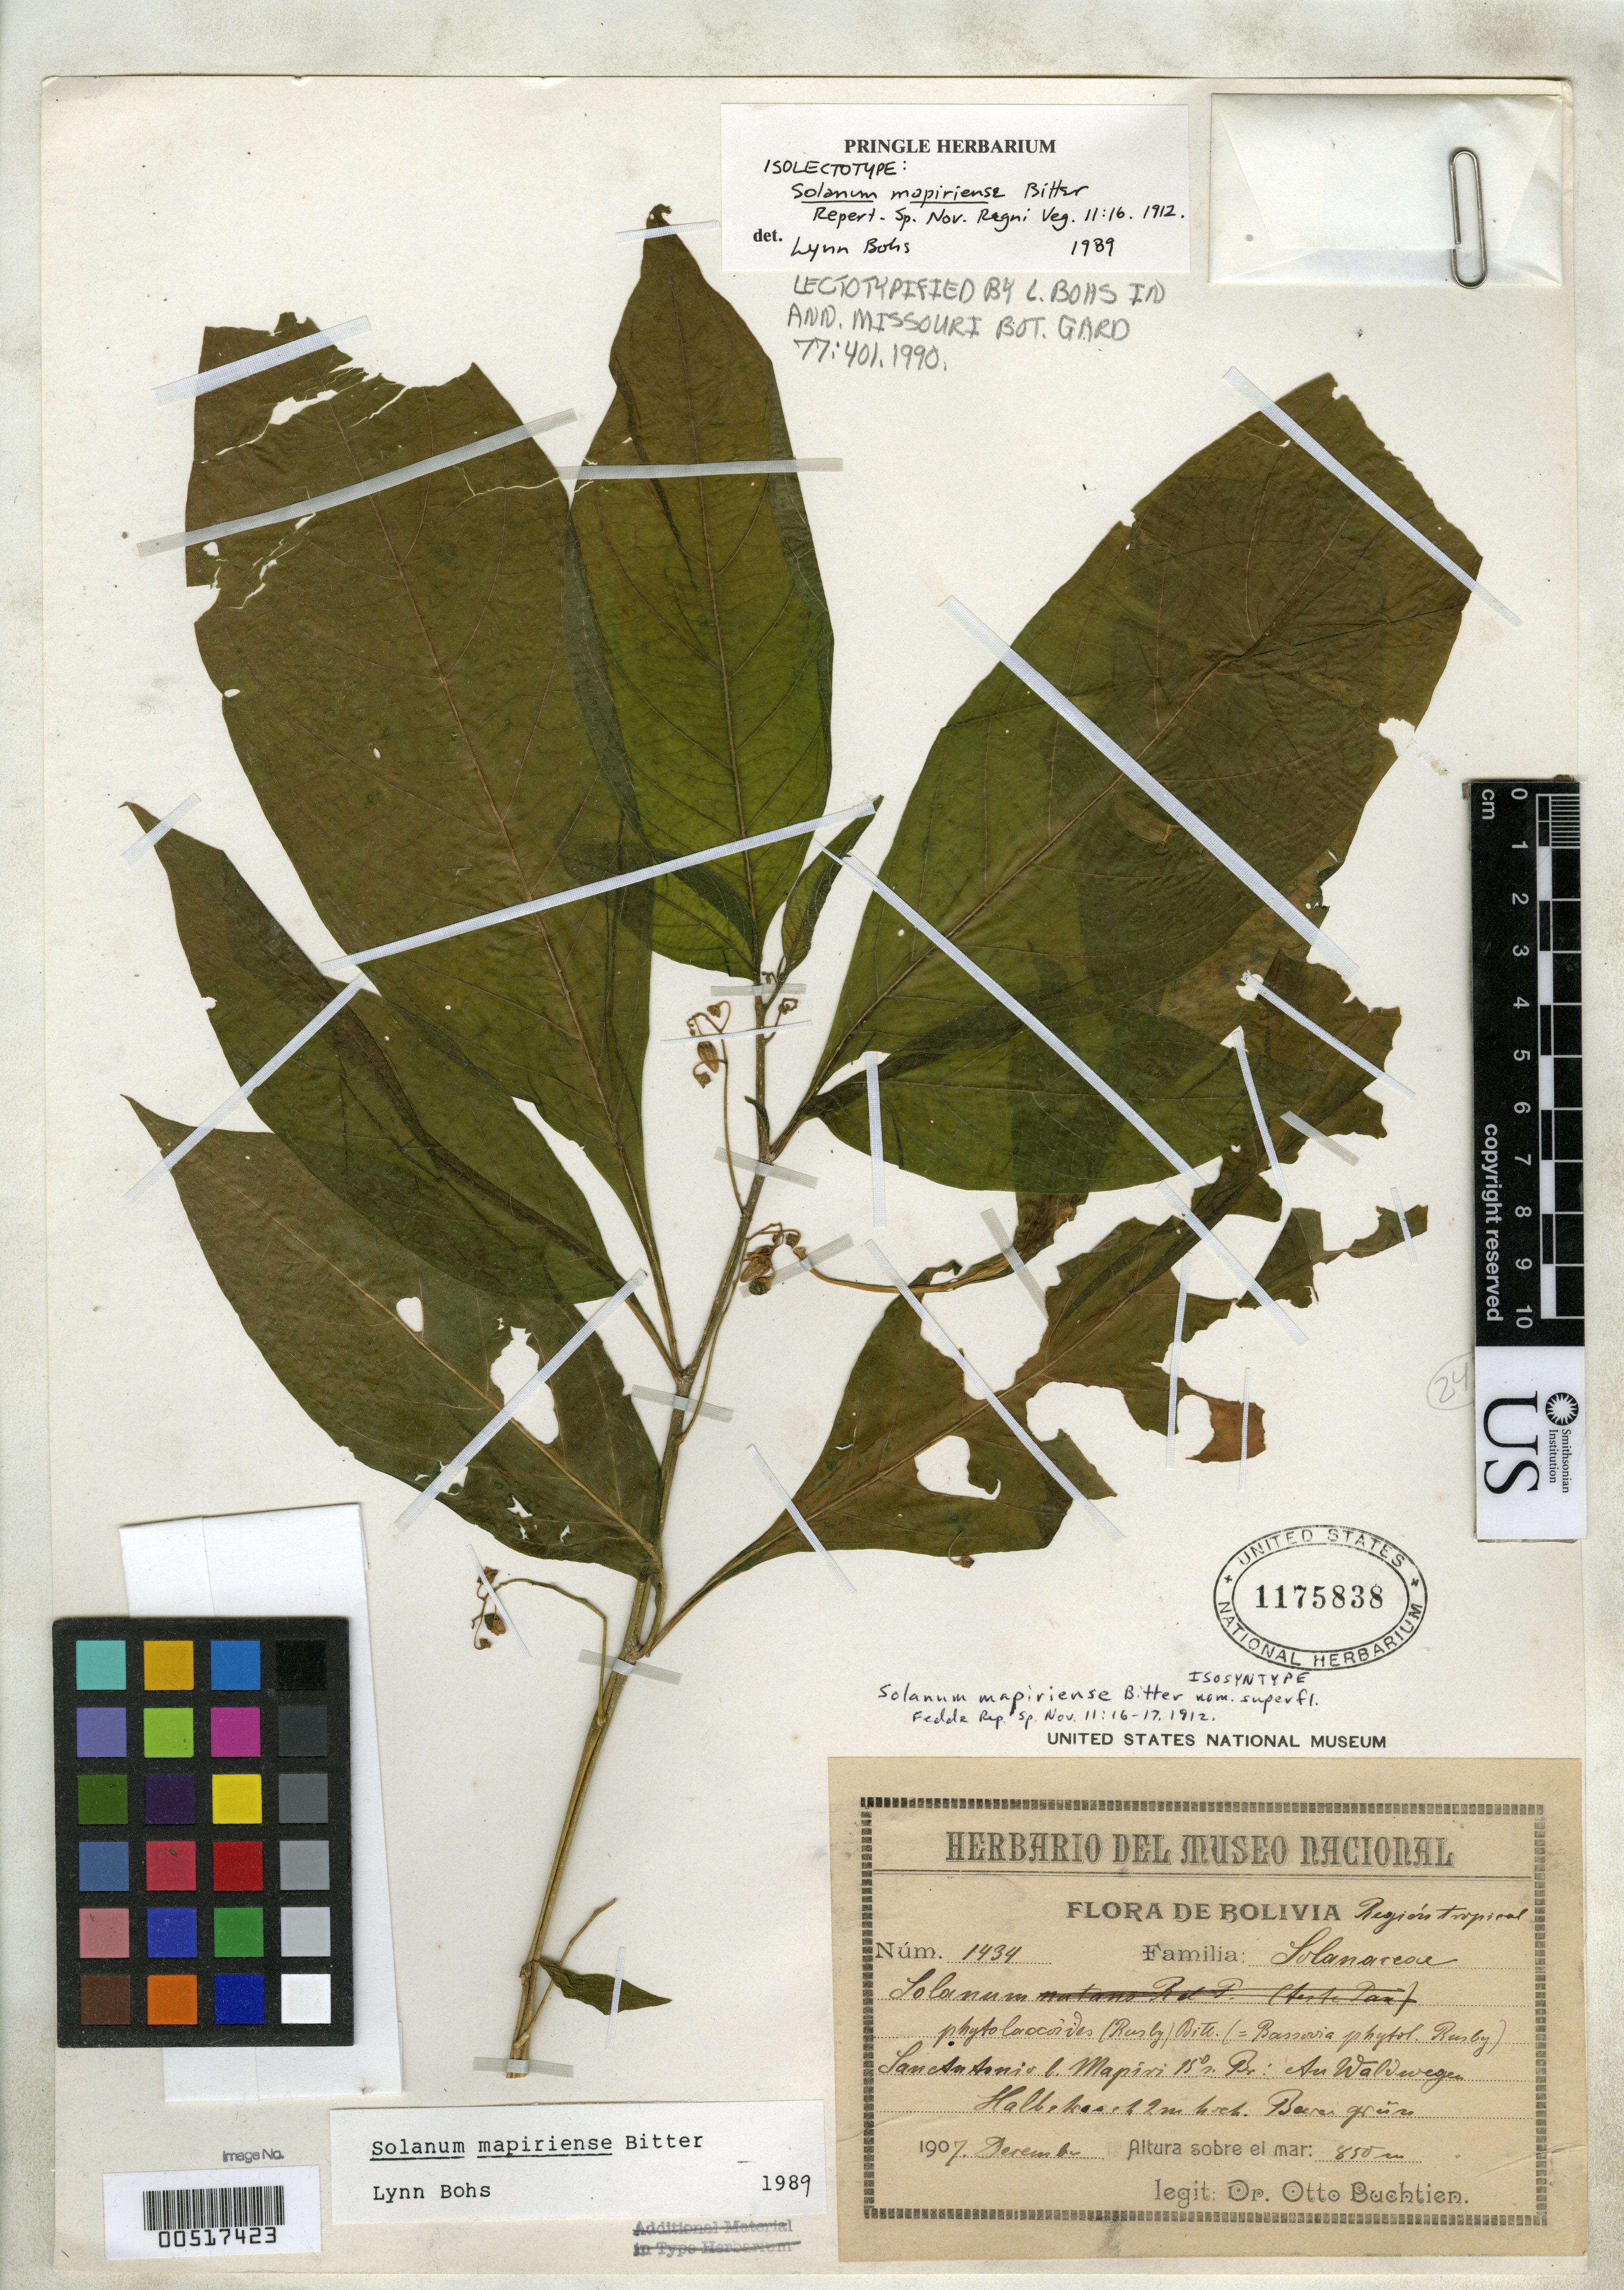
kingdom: Plantae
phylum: Tracheophyta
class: Magnoliopsida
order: Solanales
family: Solanaceae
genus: Solanum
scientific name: Solanum mapiriense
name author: Bitter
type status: Isolectotype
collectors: O. Buchtien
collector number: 1434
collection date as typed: Dec 1907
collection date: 1907-12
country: Bolivia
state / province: La Paz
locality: San Antonia b. Mapiri.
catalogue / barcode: US 1175838